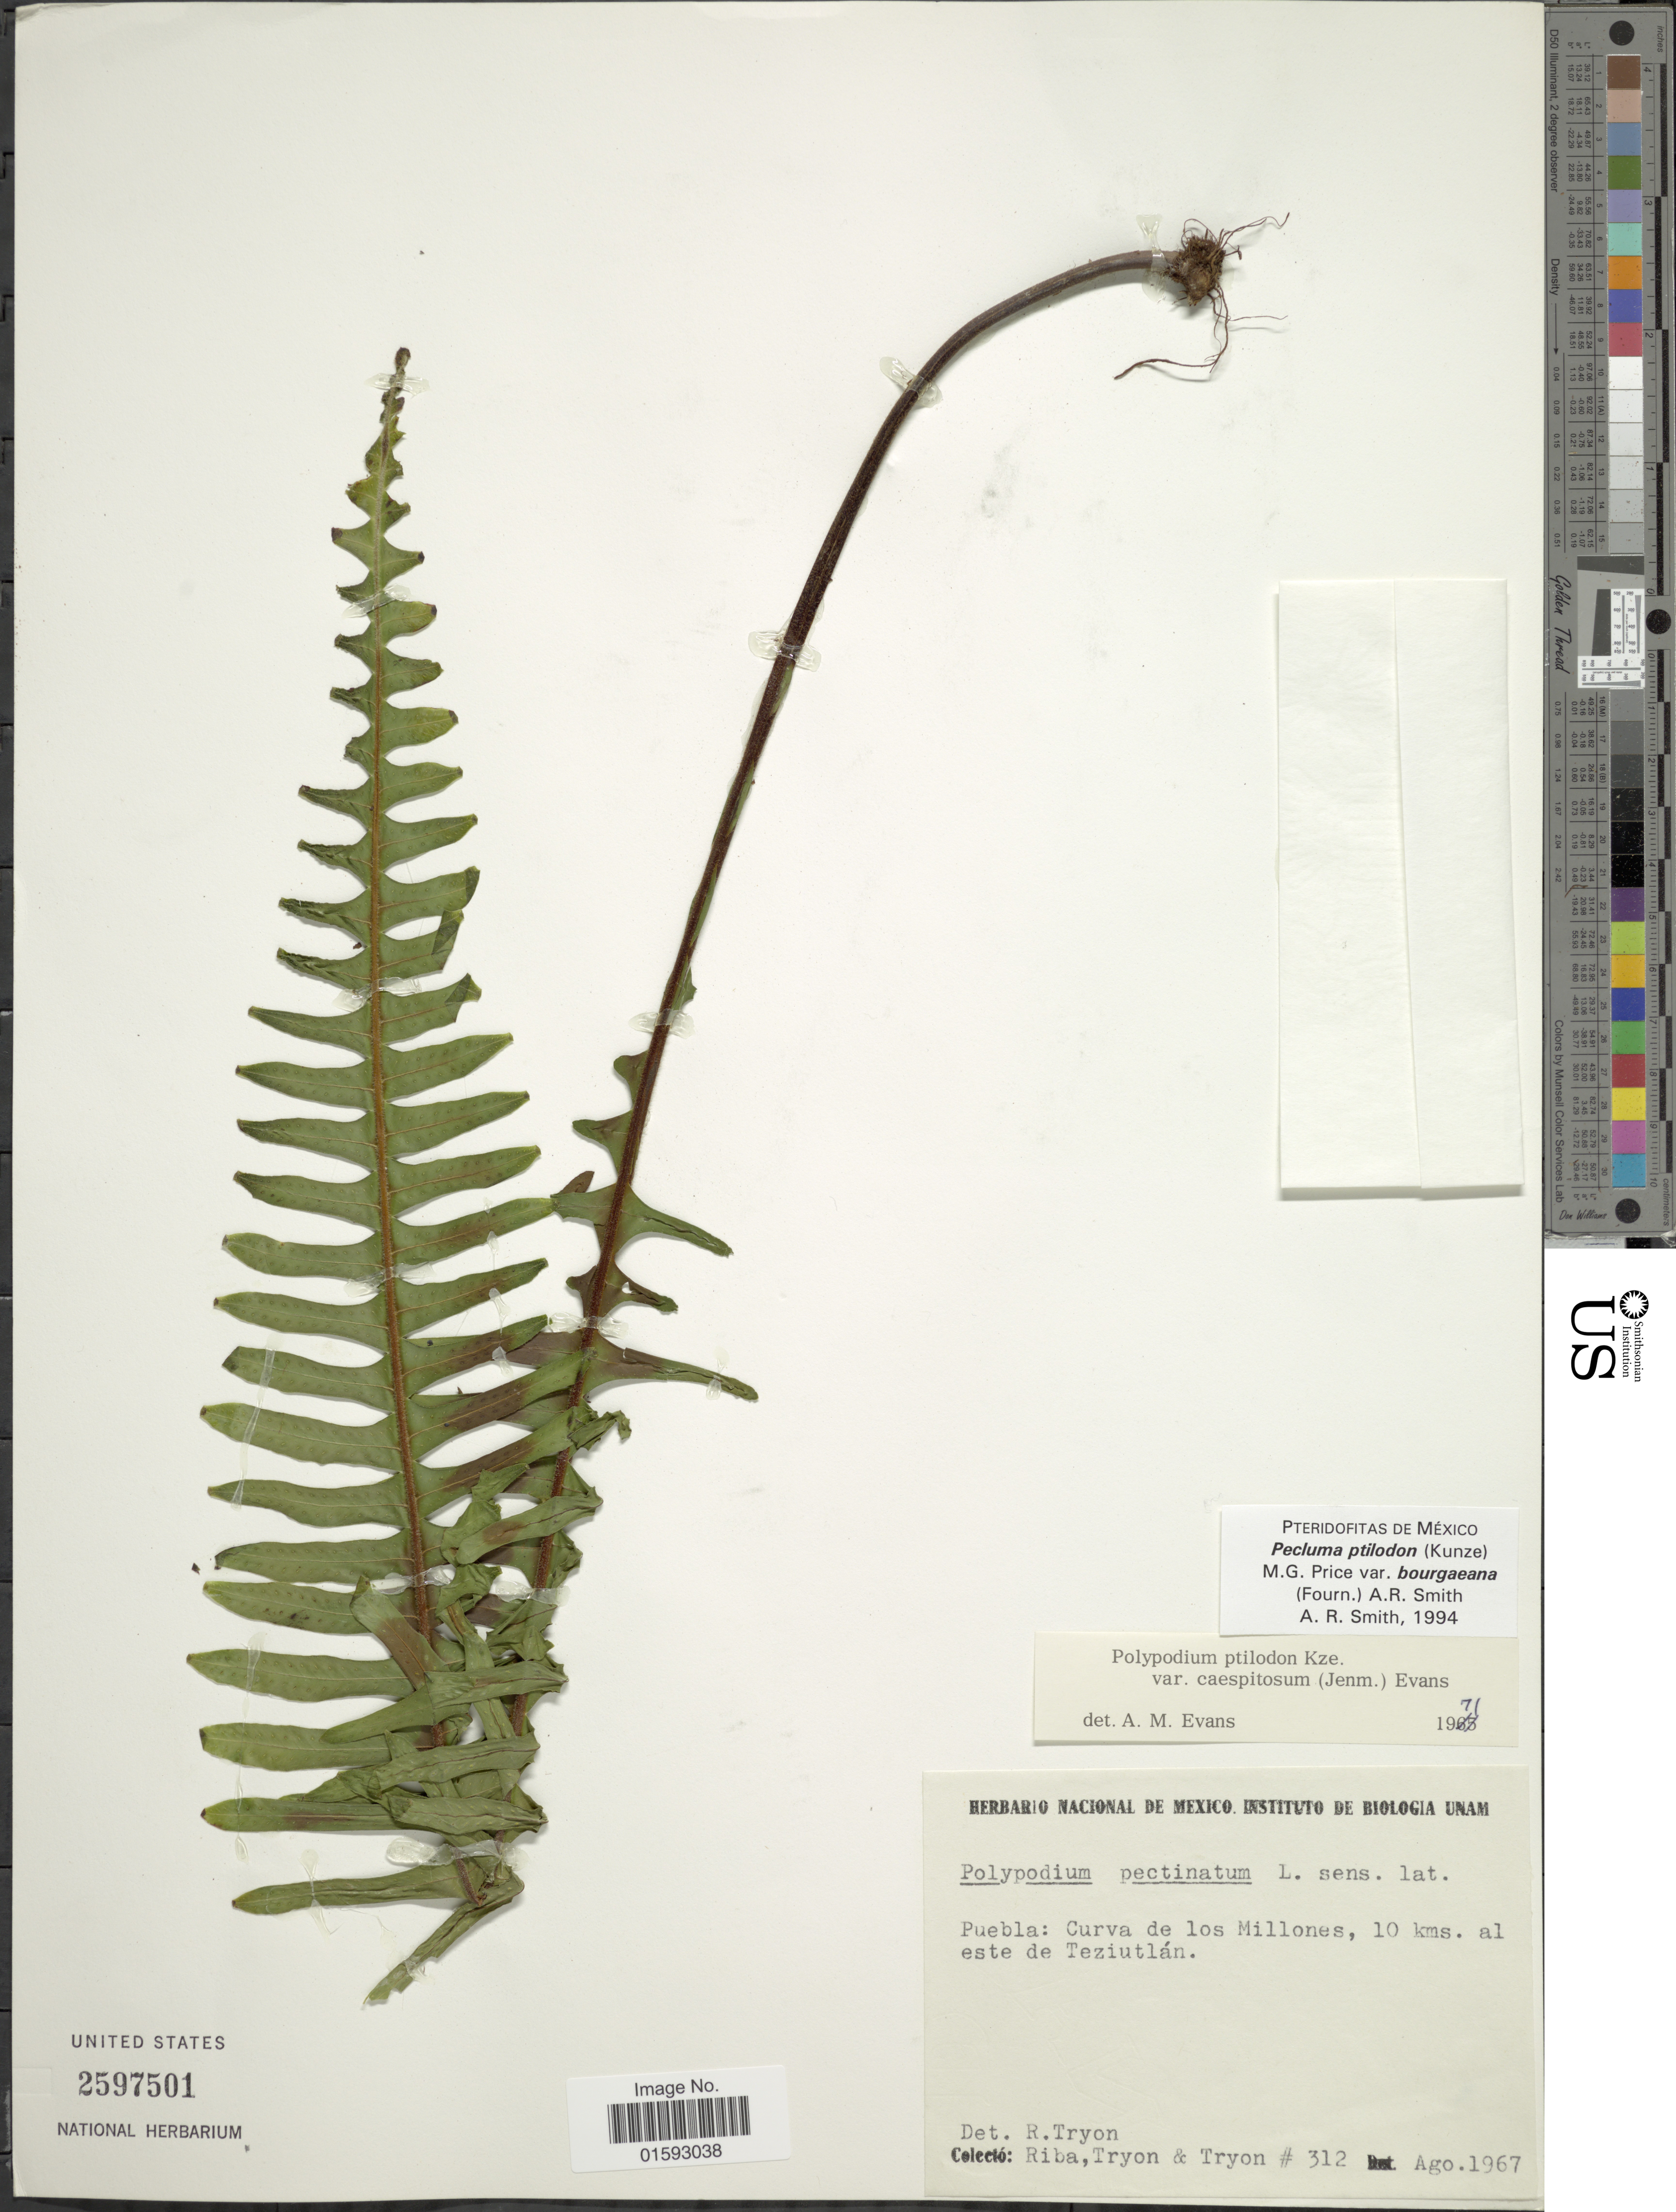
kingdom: Plantae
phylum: Tracheophyta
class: Polypodiopsida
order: Polypodiales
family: Polypodiaceae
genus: Pecluma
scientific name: Pecluma ptilodos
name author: (Kunze) Price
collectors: Riba, -. Tryon & -. Tryon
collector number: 312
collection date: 1967-08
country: Mexico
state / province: Puebla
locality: Vurva dew los Millones, 10 kms. al este de Teziutlan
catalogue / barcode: US 2597501